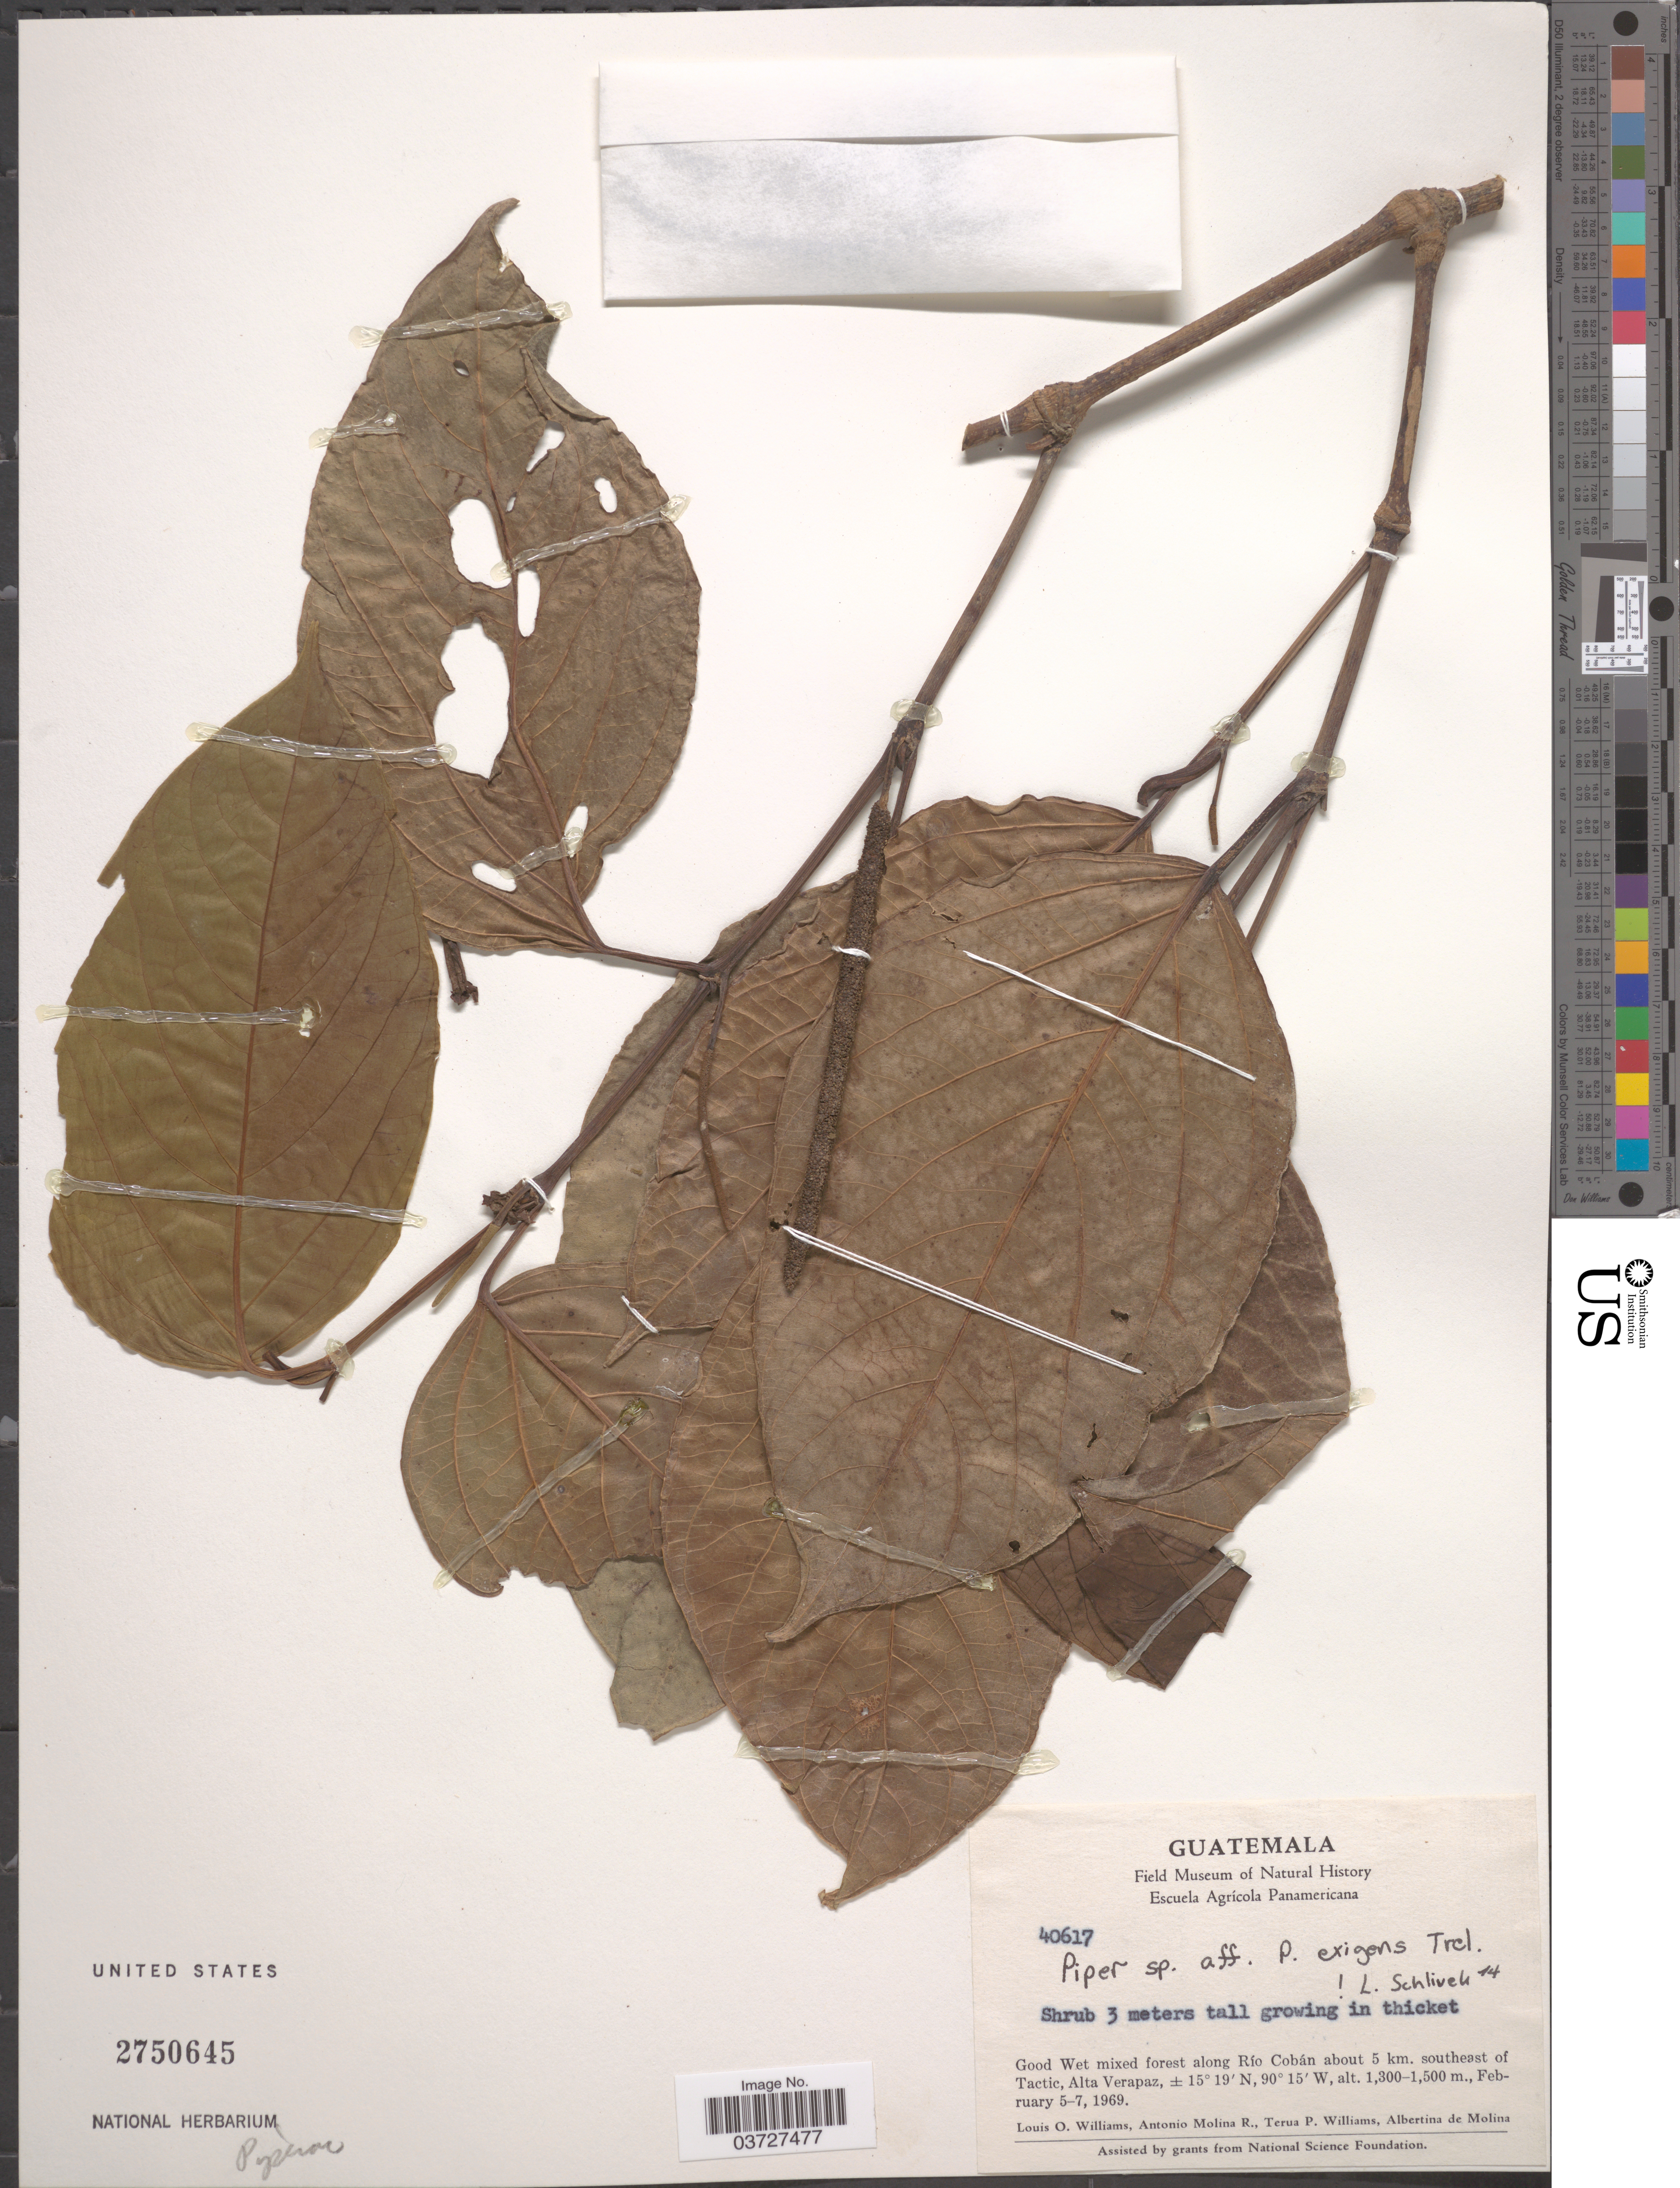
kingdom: Plantae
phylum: Tracheophyta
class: Magnoliopsida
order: Piperales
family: Piperaceae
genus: Piper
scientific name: Piper exigens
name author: Trel.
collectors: L. O. Williams, A. Molina R., T. Williams & A. R. Molina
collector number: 40617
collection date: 1969-02-05/1969-02-07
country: Guatemala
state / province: Alta Verapaz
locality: Along Río Cobán about 5 km. southeast of Tactic.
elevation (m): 1300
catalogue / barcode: US 2750645